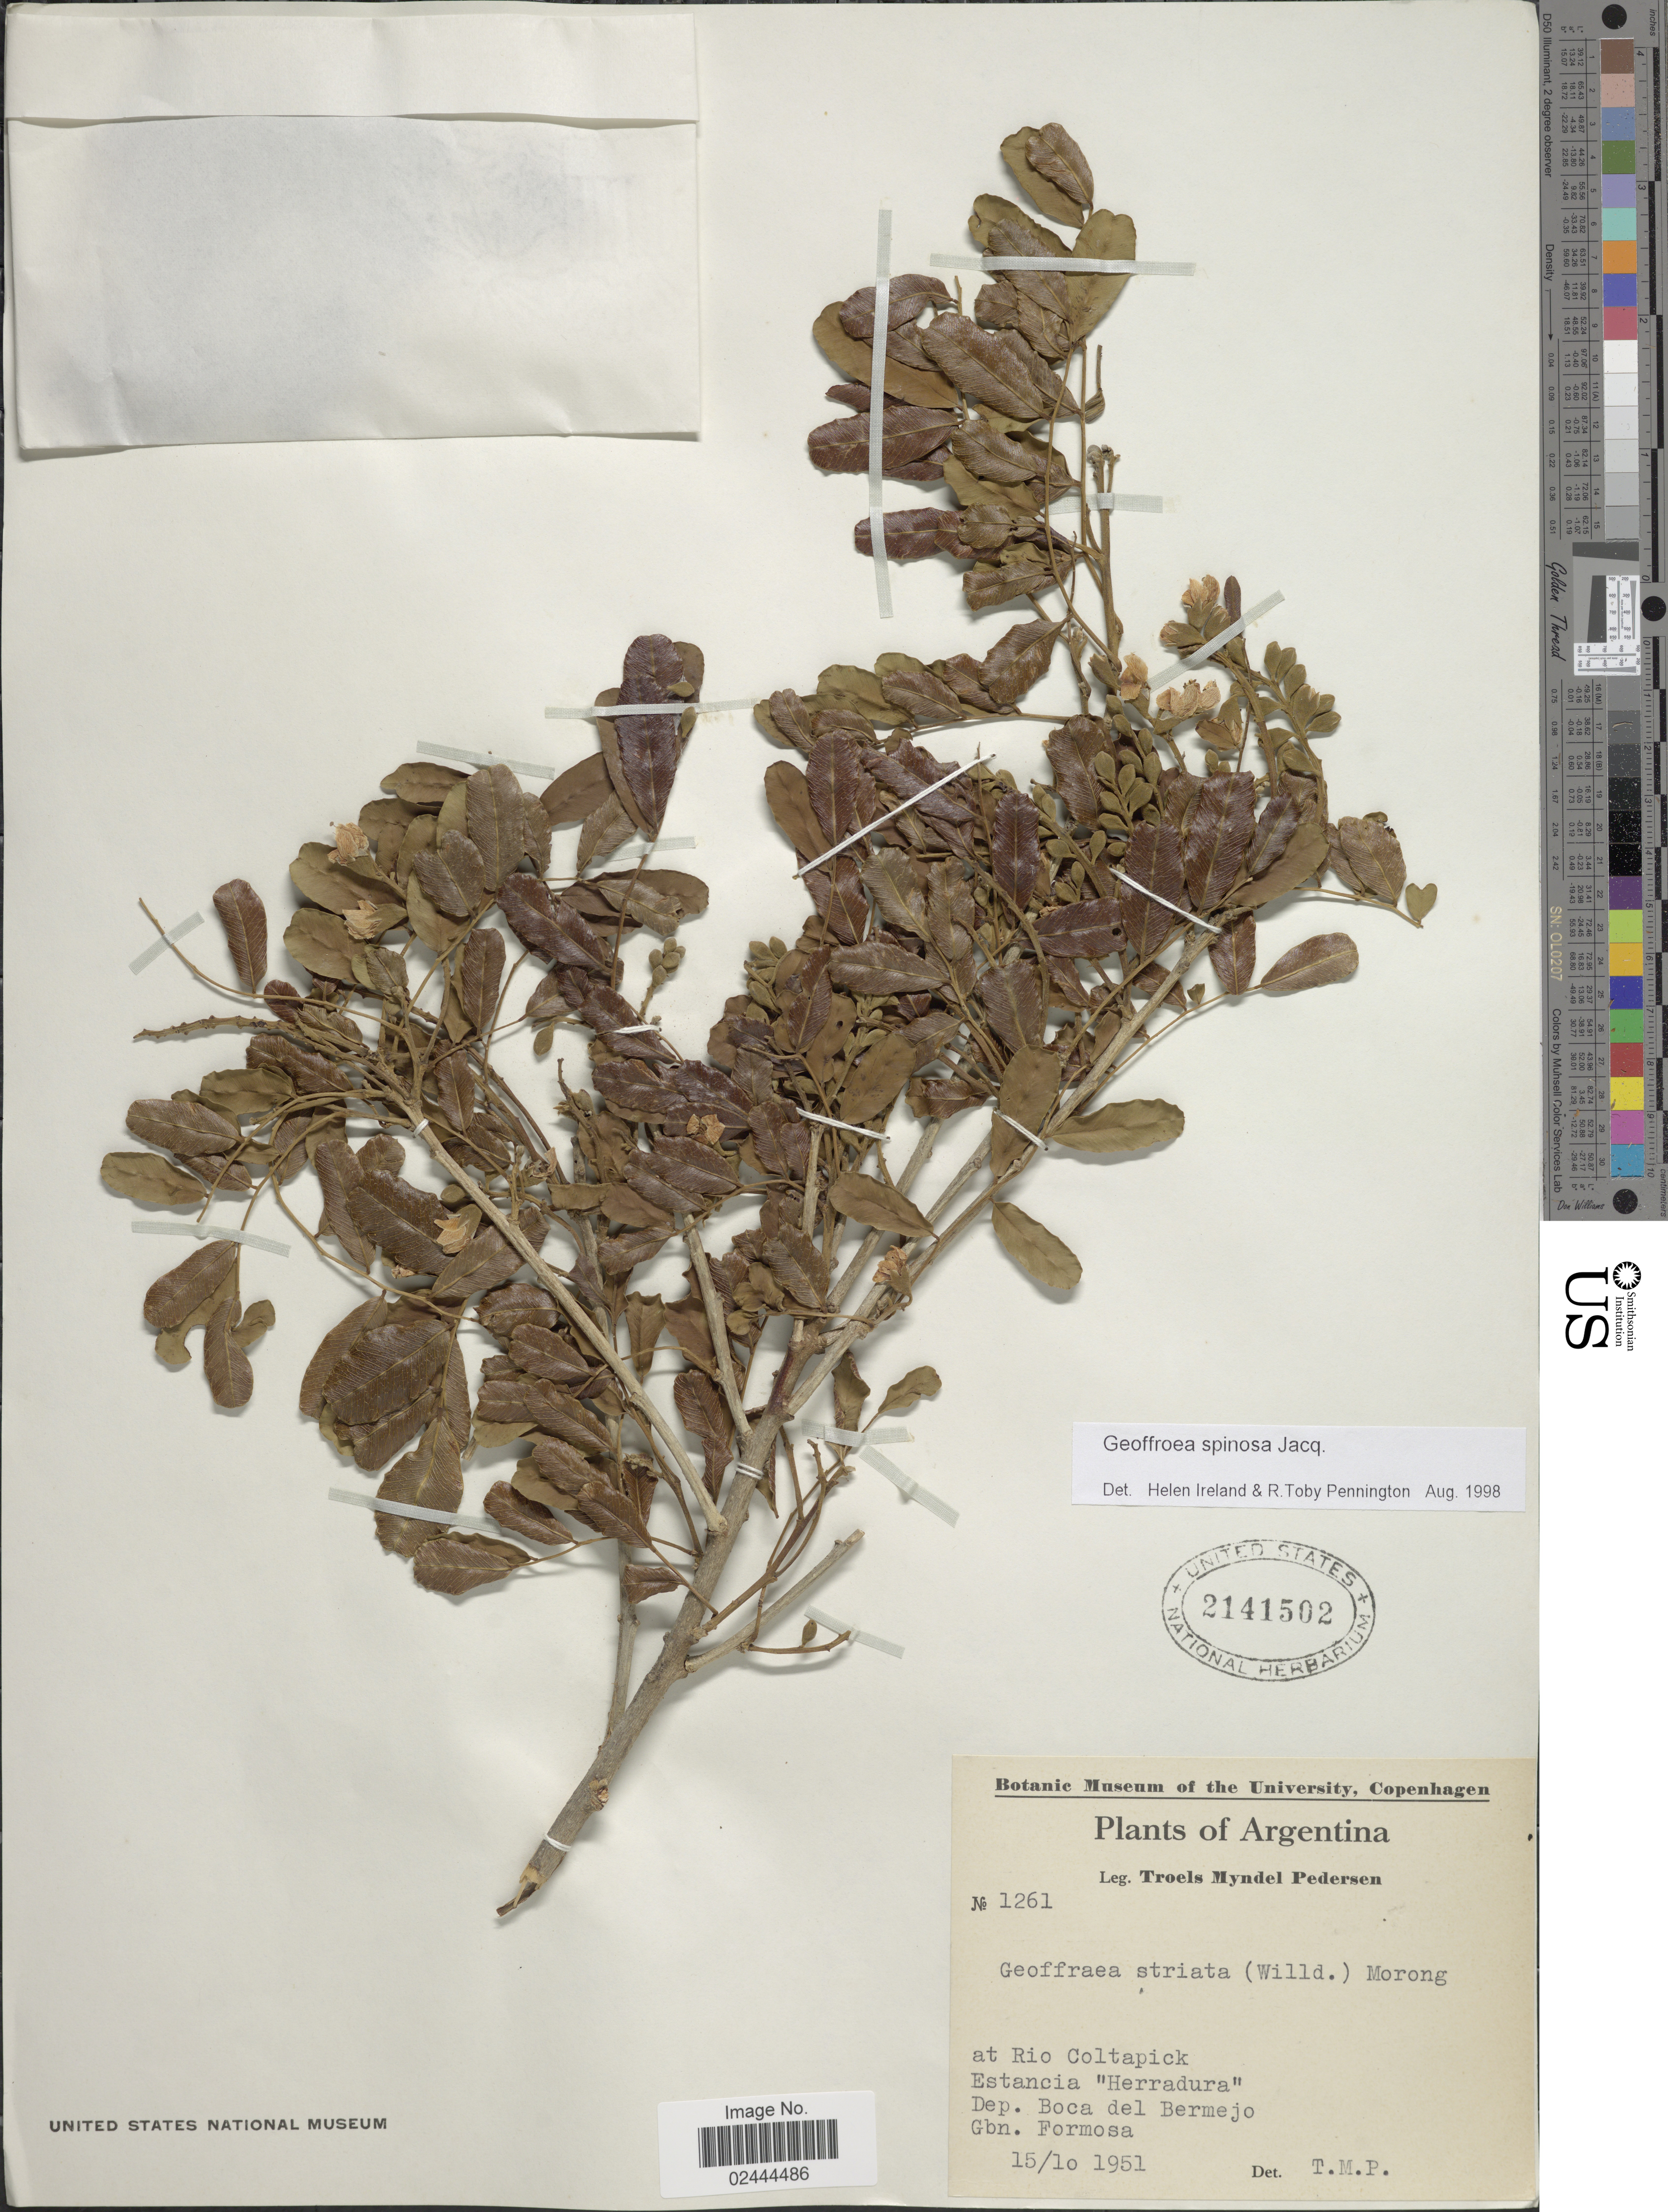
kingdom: Plantae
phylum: Tracheophyta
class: Magnoliopsida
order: Fabales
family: Fabaceae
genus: Geoffroea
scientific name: Geoffroea spinosa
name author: Jacq.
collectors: T. Pederson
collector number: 1261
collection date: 1951-10-15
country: Argentina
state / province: Formosa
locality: Rio Coltapick, Estancia Herradura, Dep. Boca del Bermejo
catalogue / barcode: US 2141502